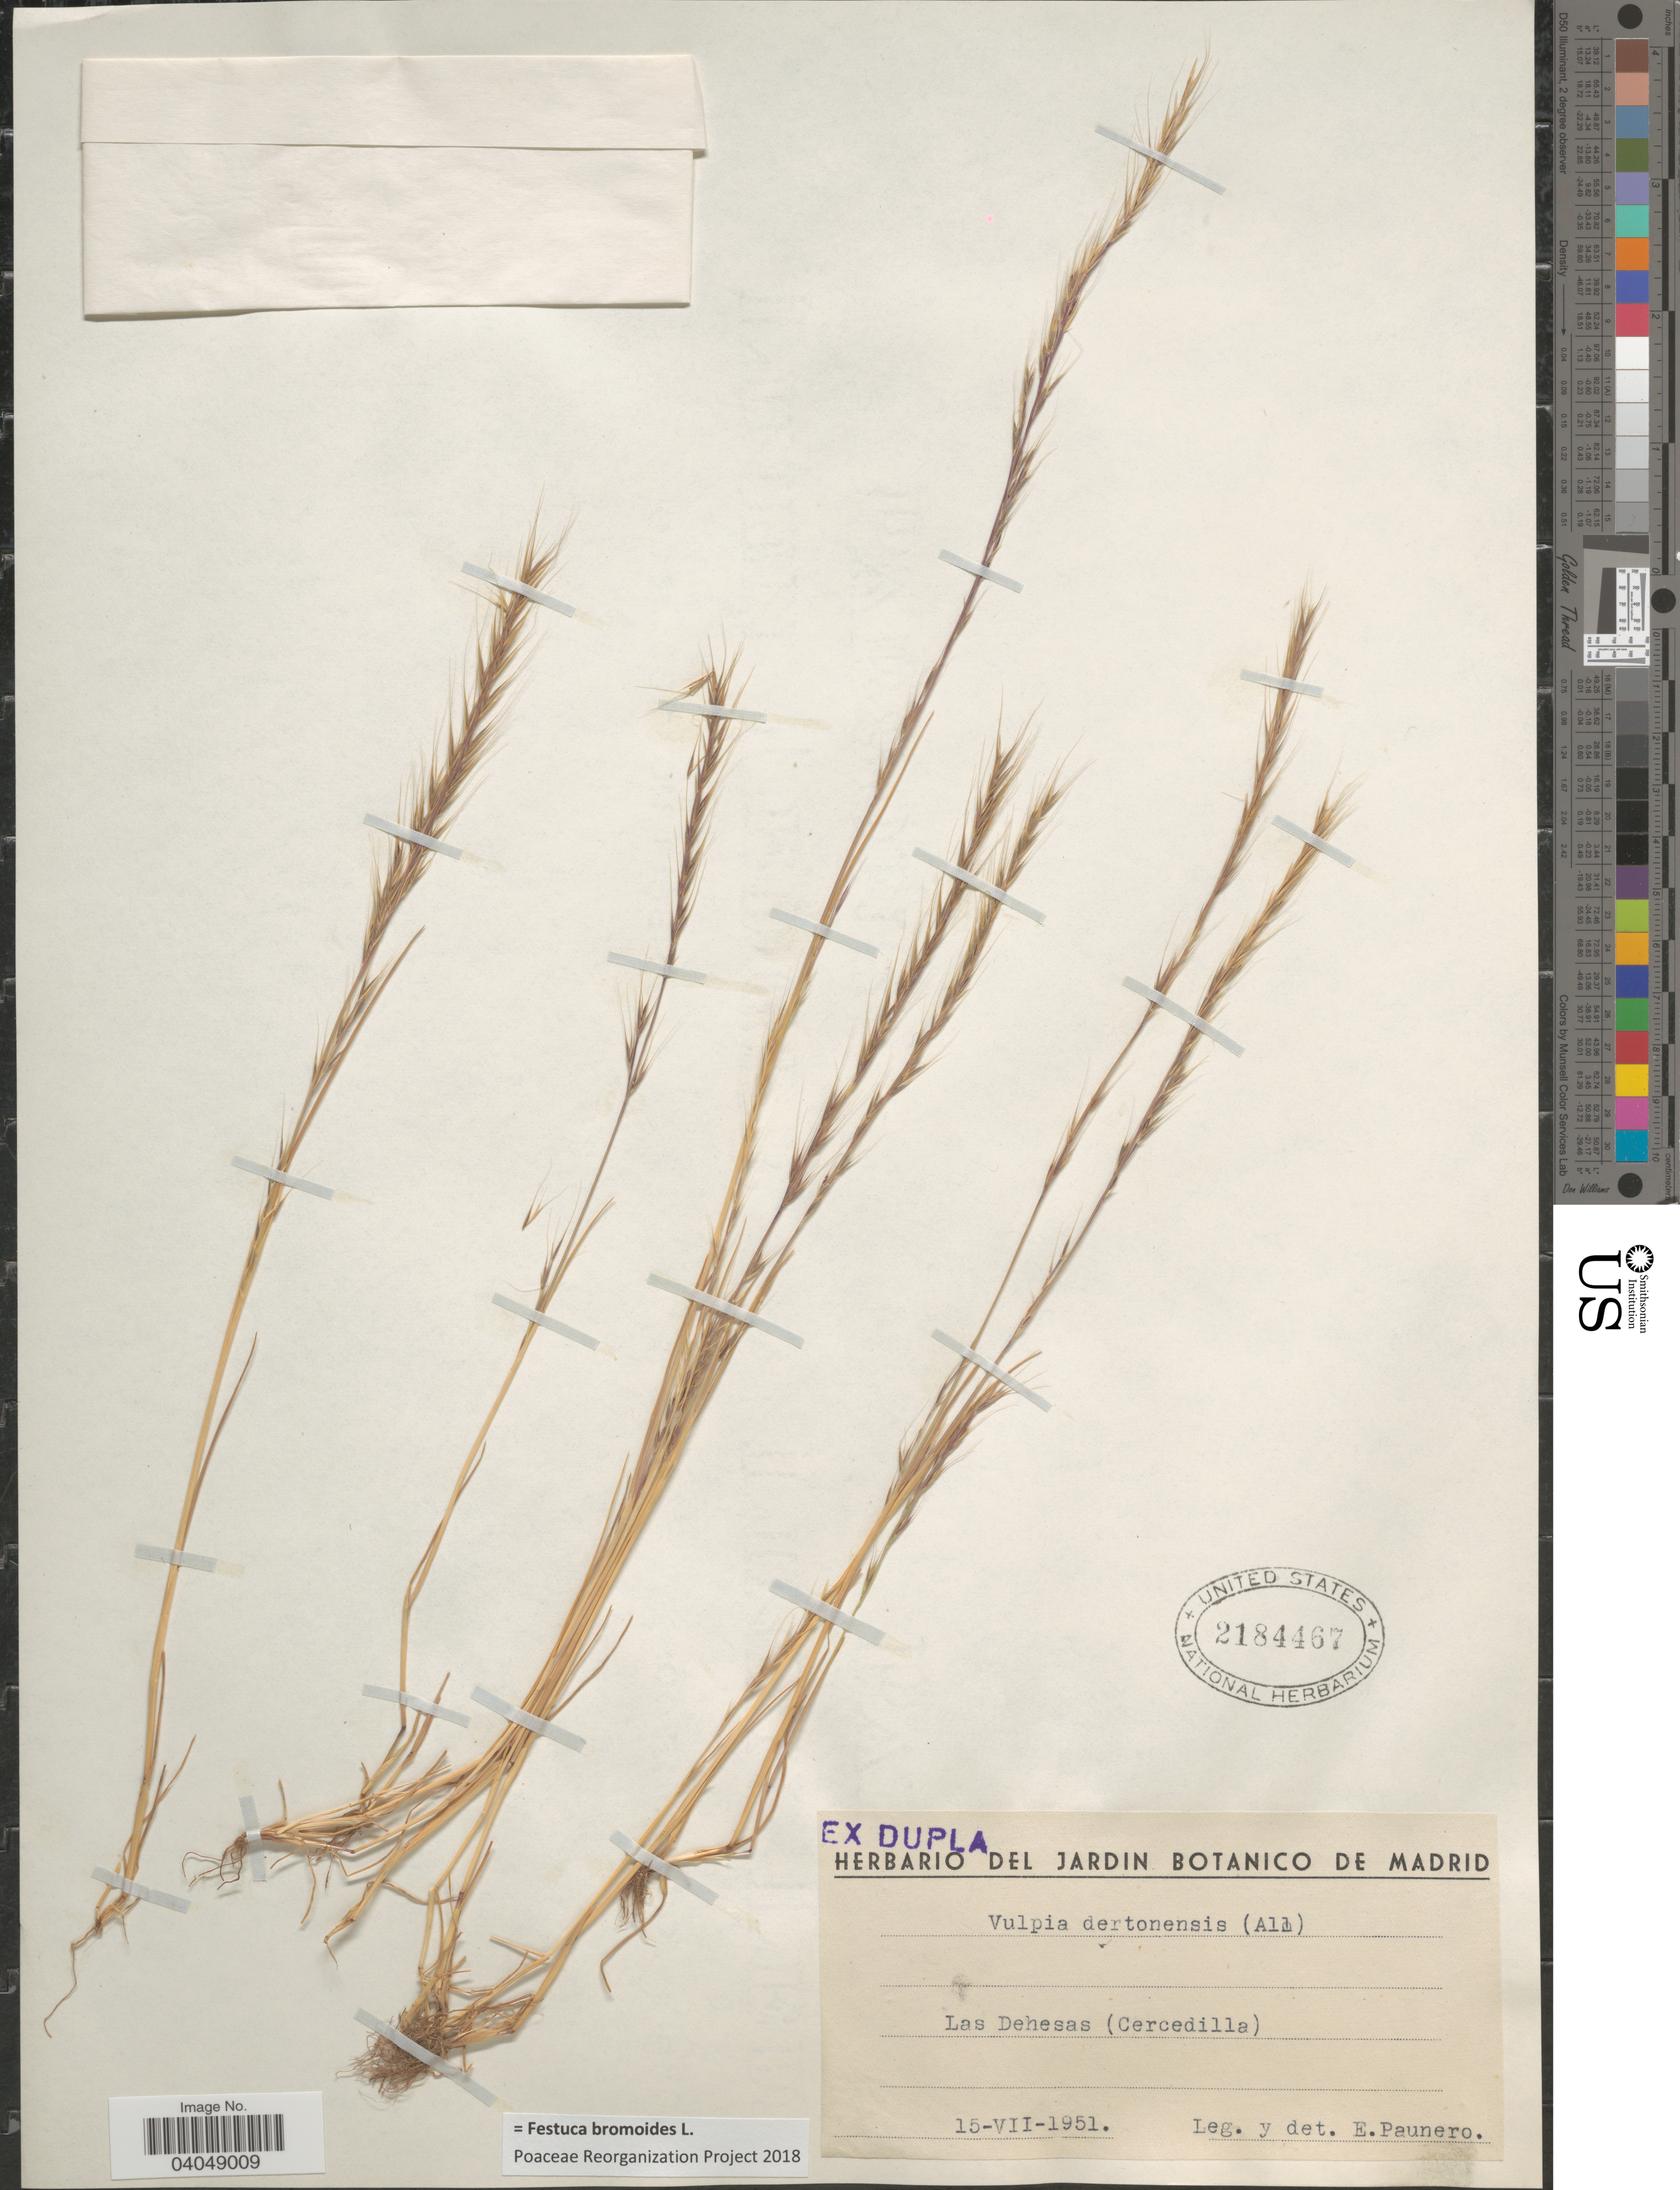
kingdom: Plantae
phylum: Tracheophyta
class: Liliopsida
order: Poales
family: Poaceae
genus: Festuca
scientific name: Festuca bromoides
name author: L.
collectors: E. Pannero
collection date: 1951-07-15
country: Spain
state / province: Madrid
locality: Las Dehesas (Cercedilla).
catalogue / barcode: US 2184467